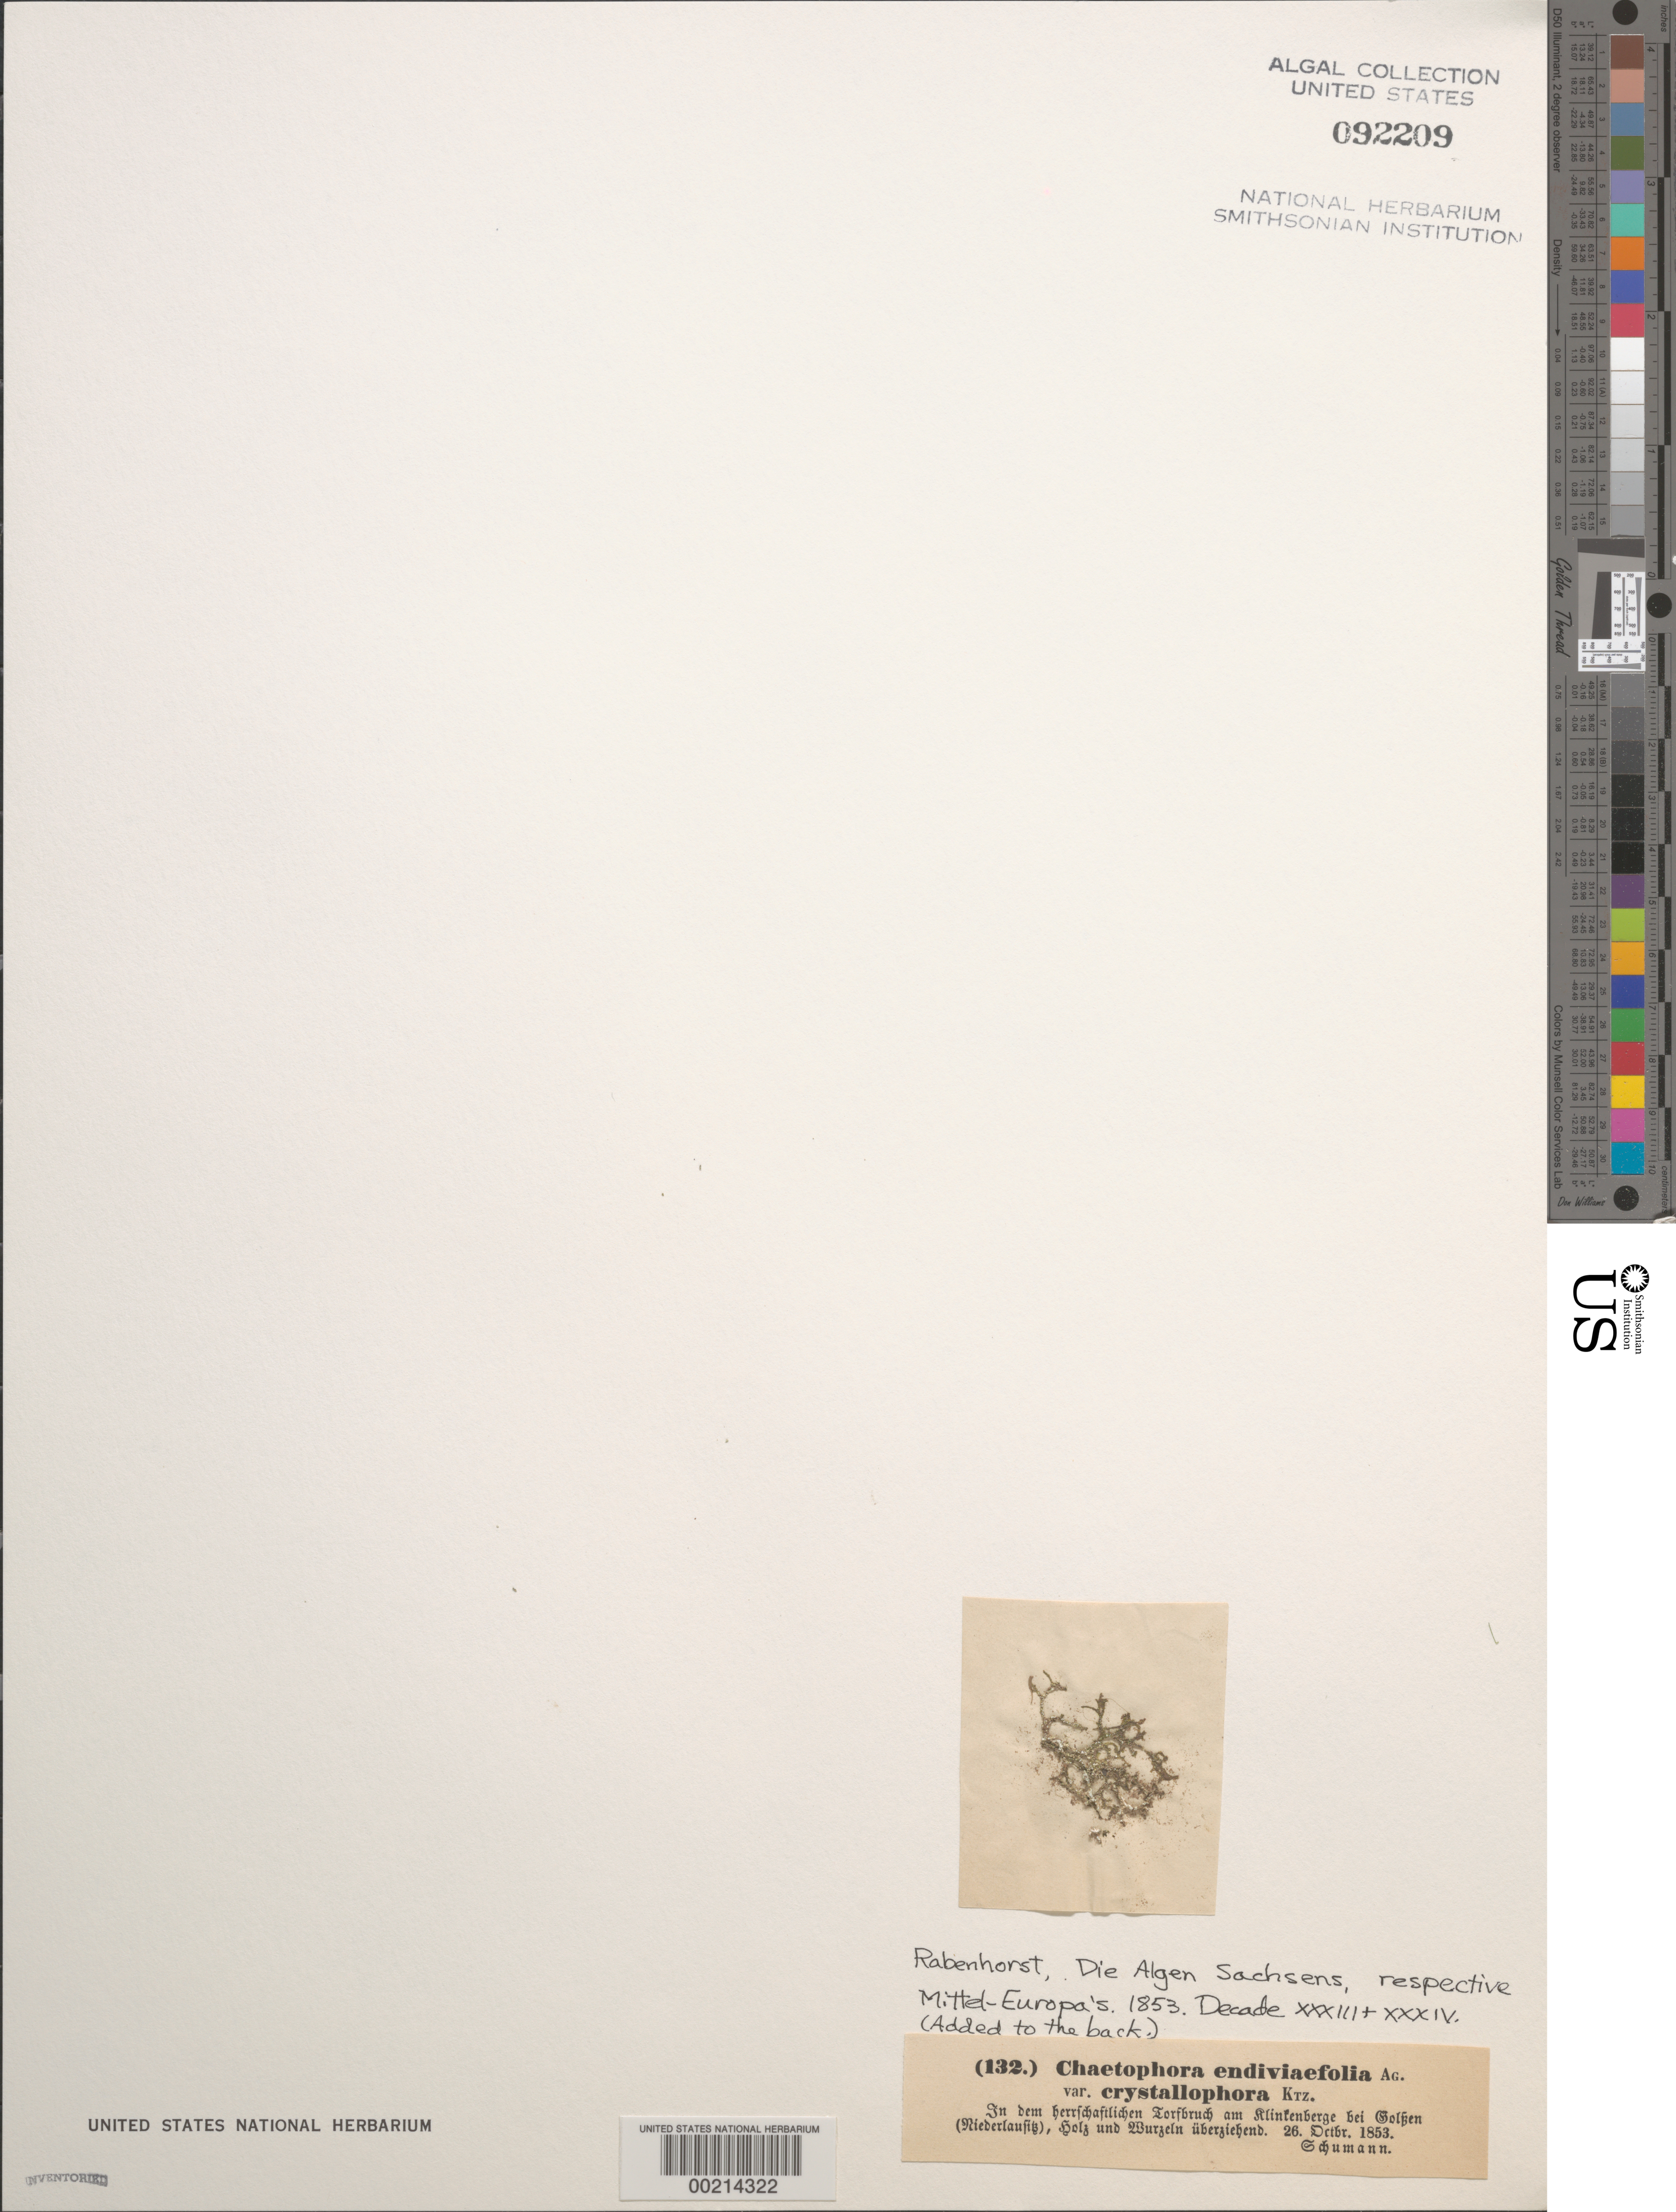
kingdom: Plantae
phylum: Tracheophyta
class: Magnoliopsida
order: Asterales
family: Asteraceae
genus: Chaetophora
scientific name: Chaetophora lobata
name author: Schrank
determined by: Algae name updating Project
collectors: L. Schumann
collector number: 132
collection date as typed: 26 Oct 1853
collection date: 1853-10-26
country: Germany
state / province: Brandenburg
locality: Cottbus District. Klinkenberge near golssen, niederlausitz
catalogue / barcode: US 92209